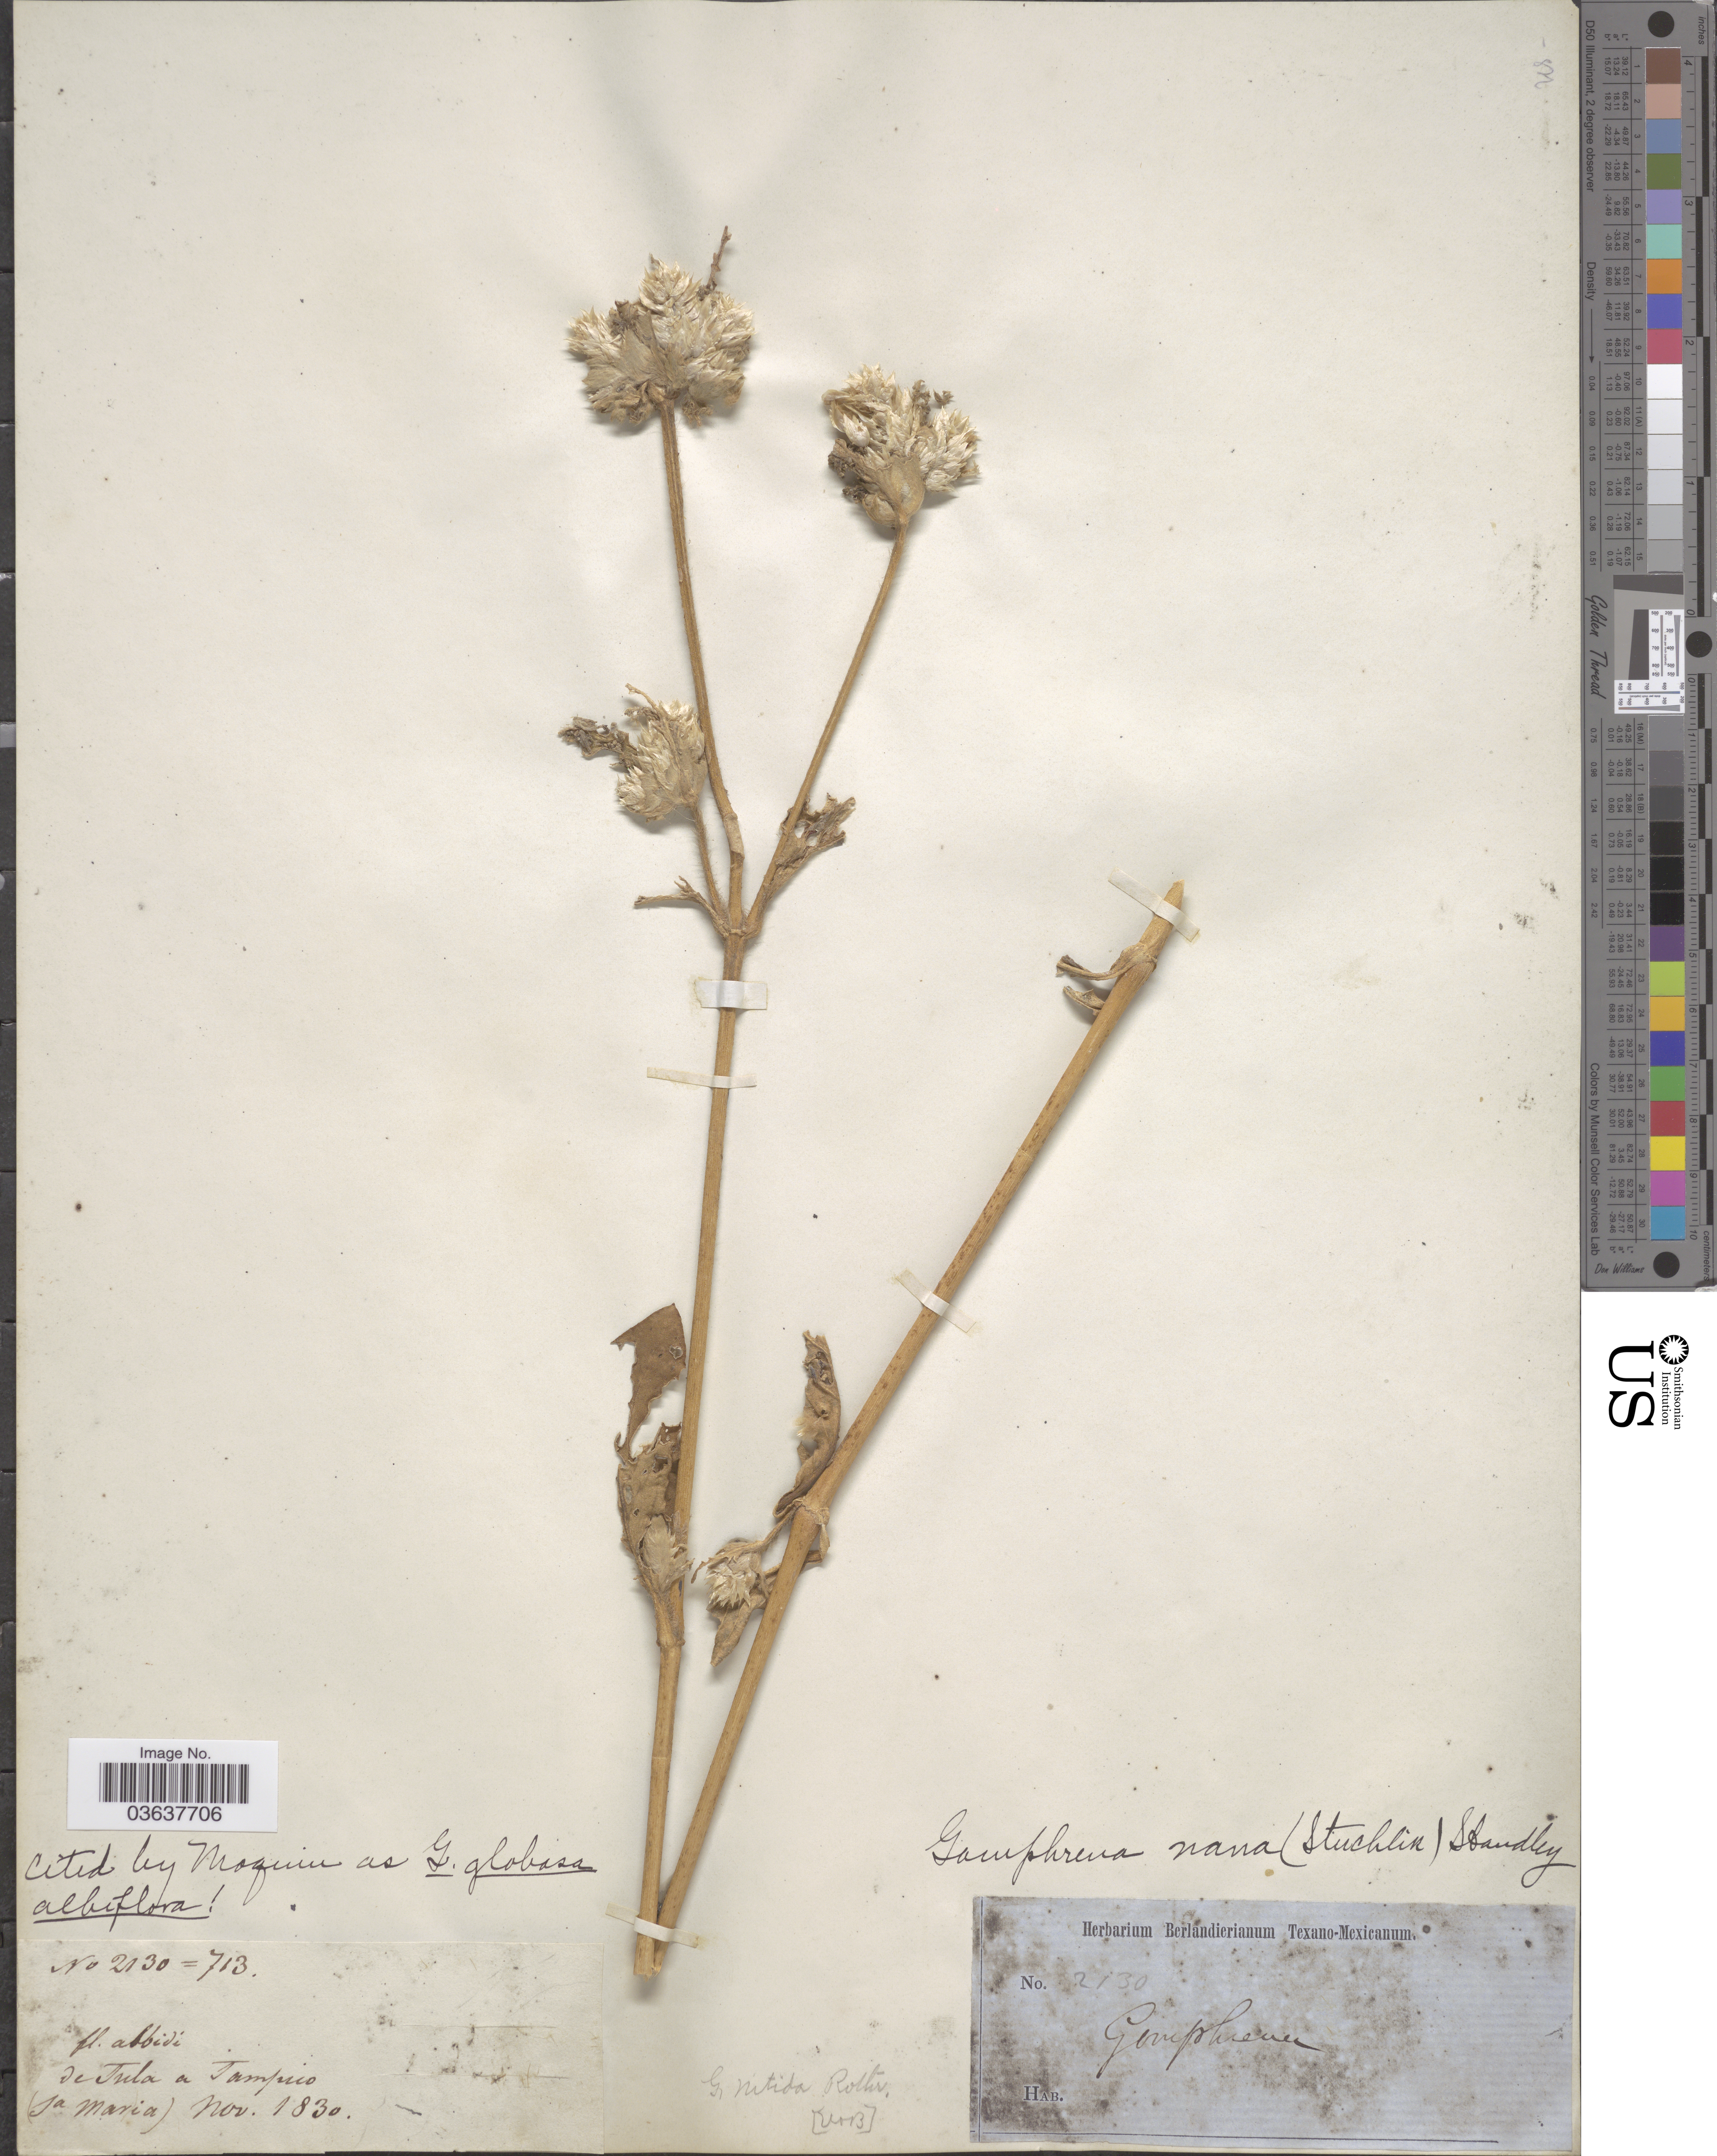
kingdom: Plantae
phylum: Tracheophyta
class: Magnoliopsida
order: Caryophyllales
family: Amaranthaceae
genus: Gomphrena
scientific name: Gomphrena nana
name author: (Stuchlík) Standl.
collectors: ex Herb. Berlandierianum Texano-Mexicanum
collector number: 2130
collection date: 1830-11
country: Mexico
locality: Sectula a Tampico, (Sa Maria).